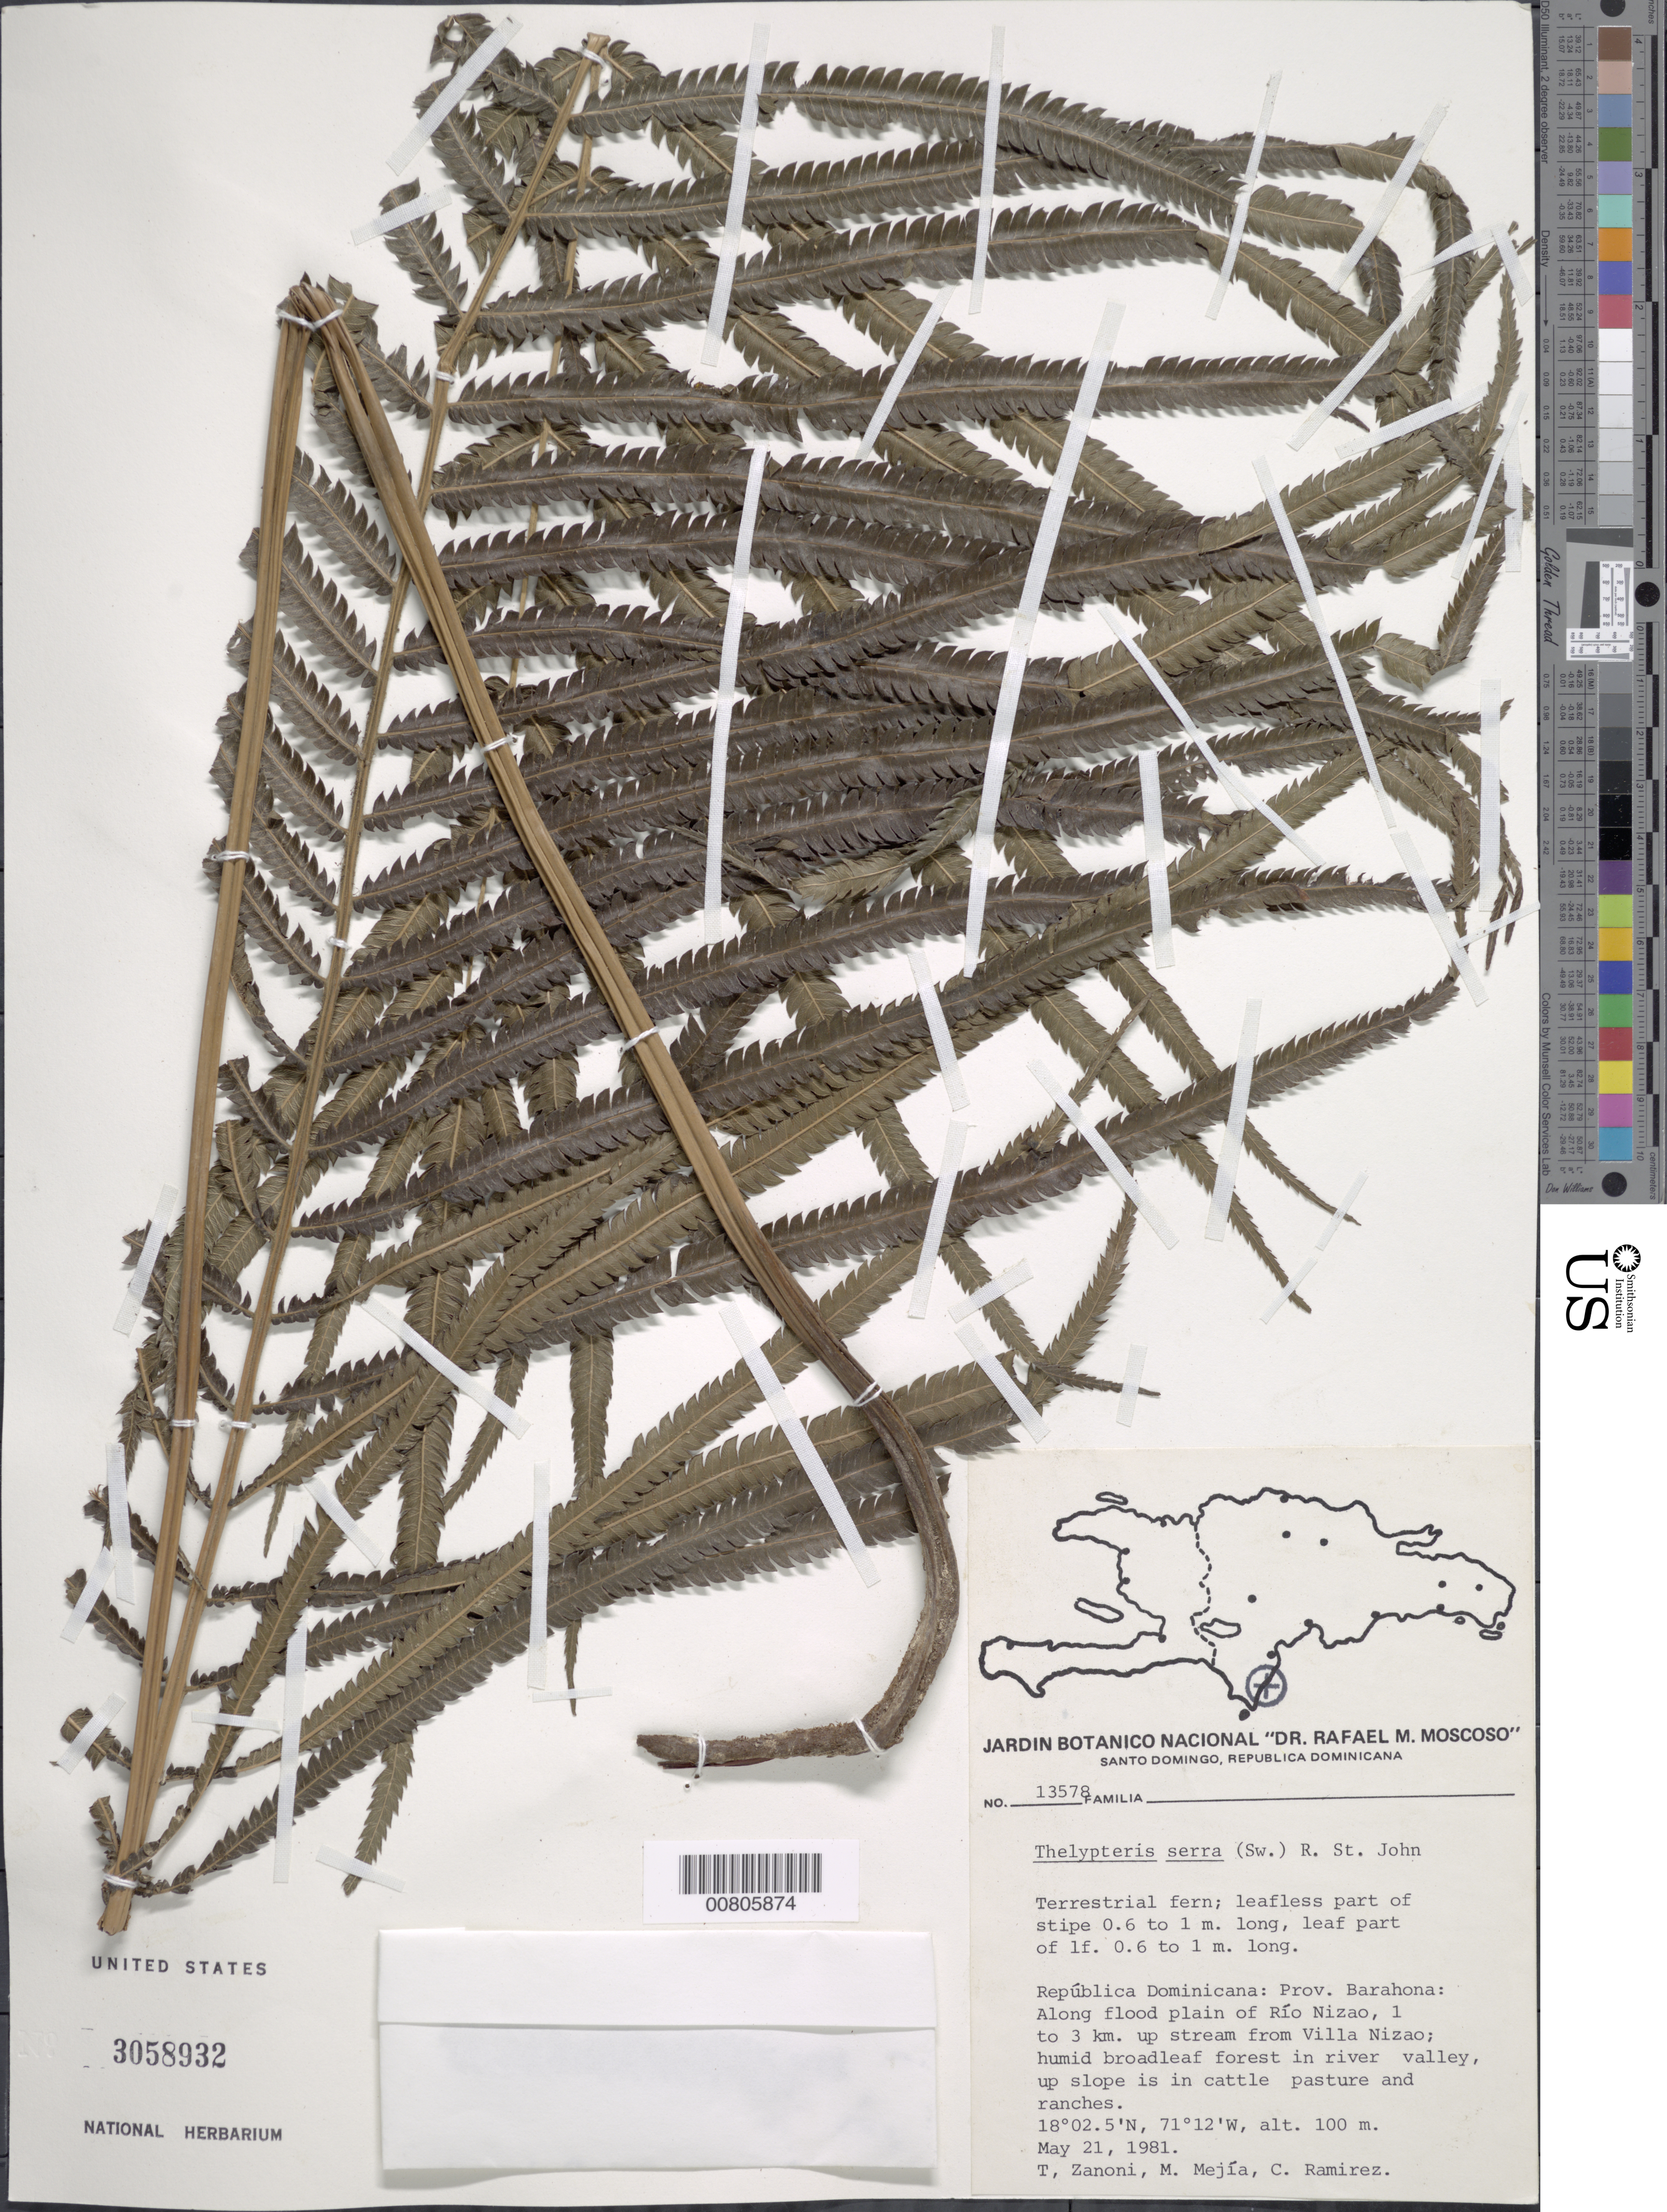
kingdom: Plantae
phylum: Tracheophyta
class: Polypodiopsida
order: Polypodiales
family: Thelypteridaceae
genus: Christella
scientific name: Christella serra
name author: (Sw.) Holttum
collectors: T. A. Zanoni, M. Mejia & C. Ramirez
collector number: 13578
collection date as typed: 21 May 1981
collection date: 1981-05-21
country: Dominican Republic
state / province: Barahona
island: Hispaniola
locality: Río Nizao, 1-3 km upstream from Villa Nizao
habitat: Humid broadleaf forest in river valley, up slope is in cattle pasture and ranches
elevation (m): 100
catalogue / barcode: US 3058932